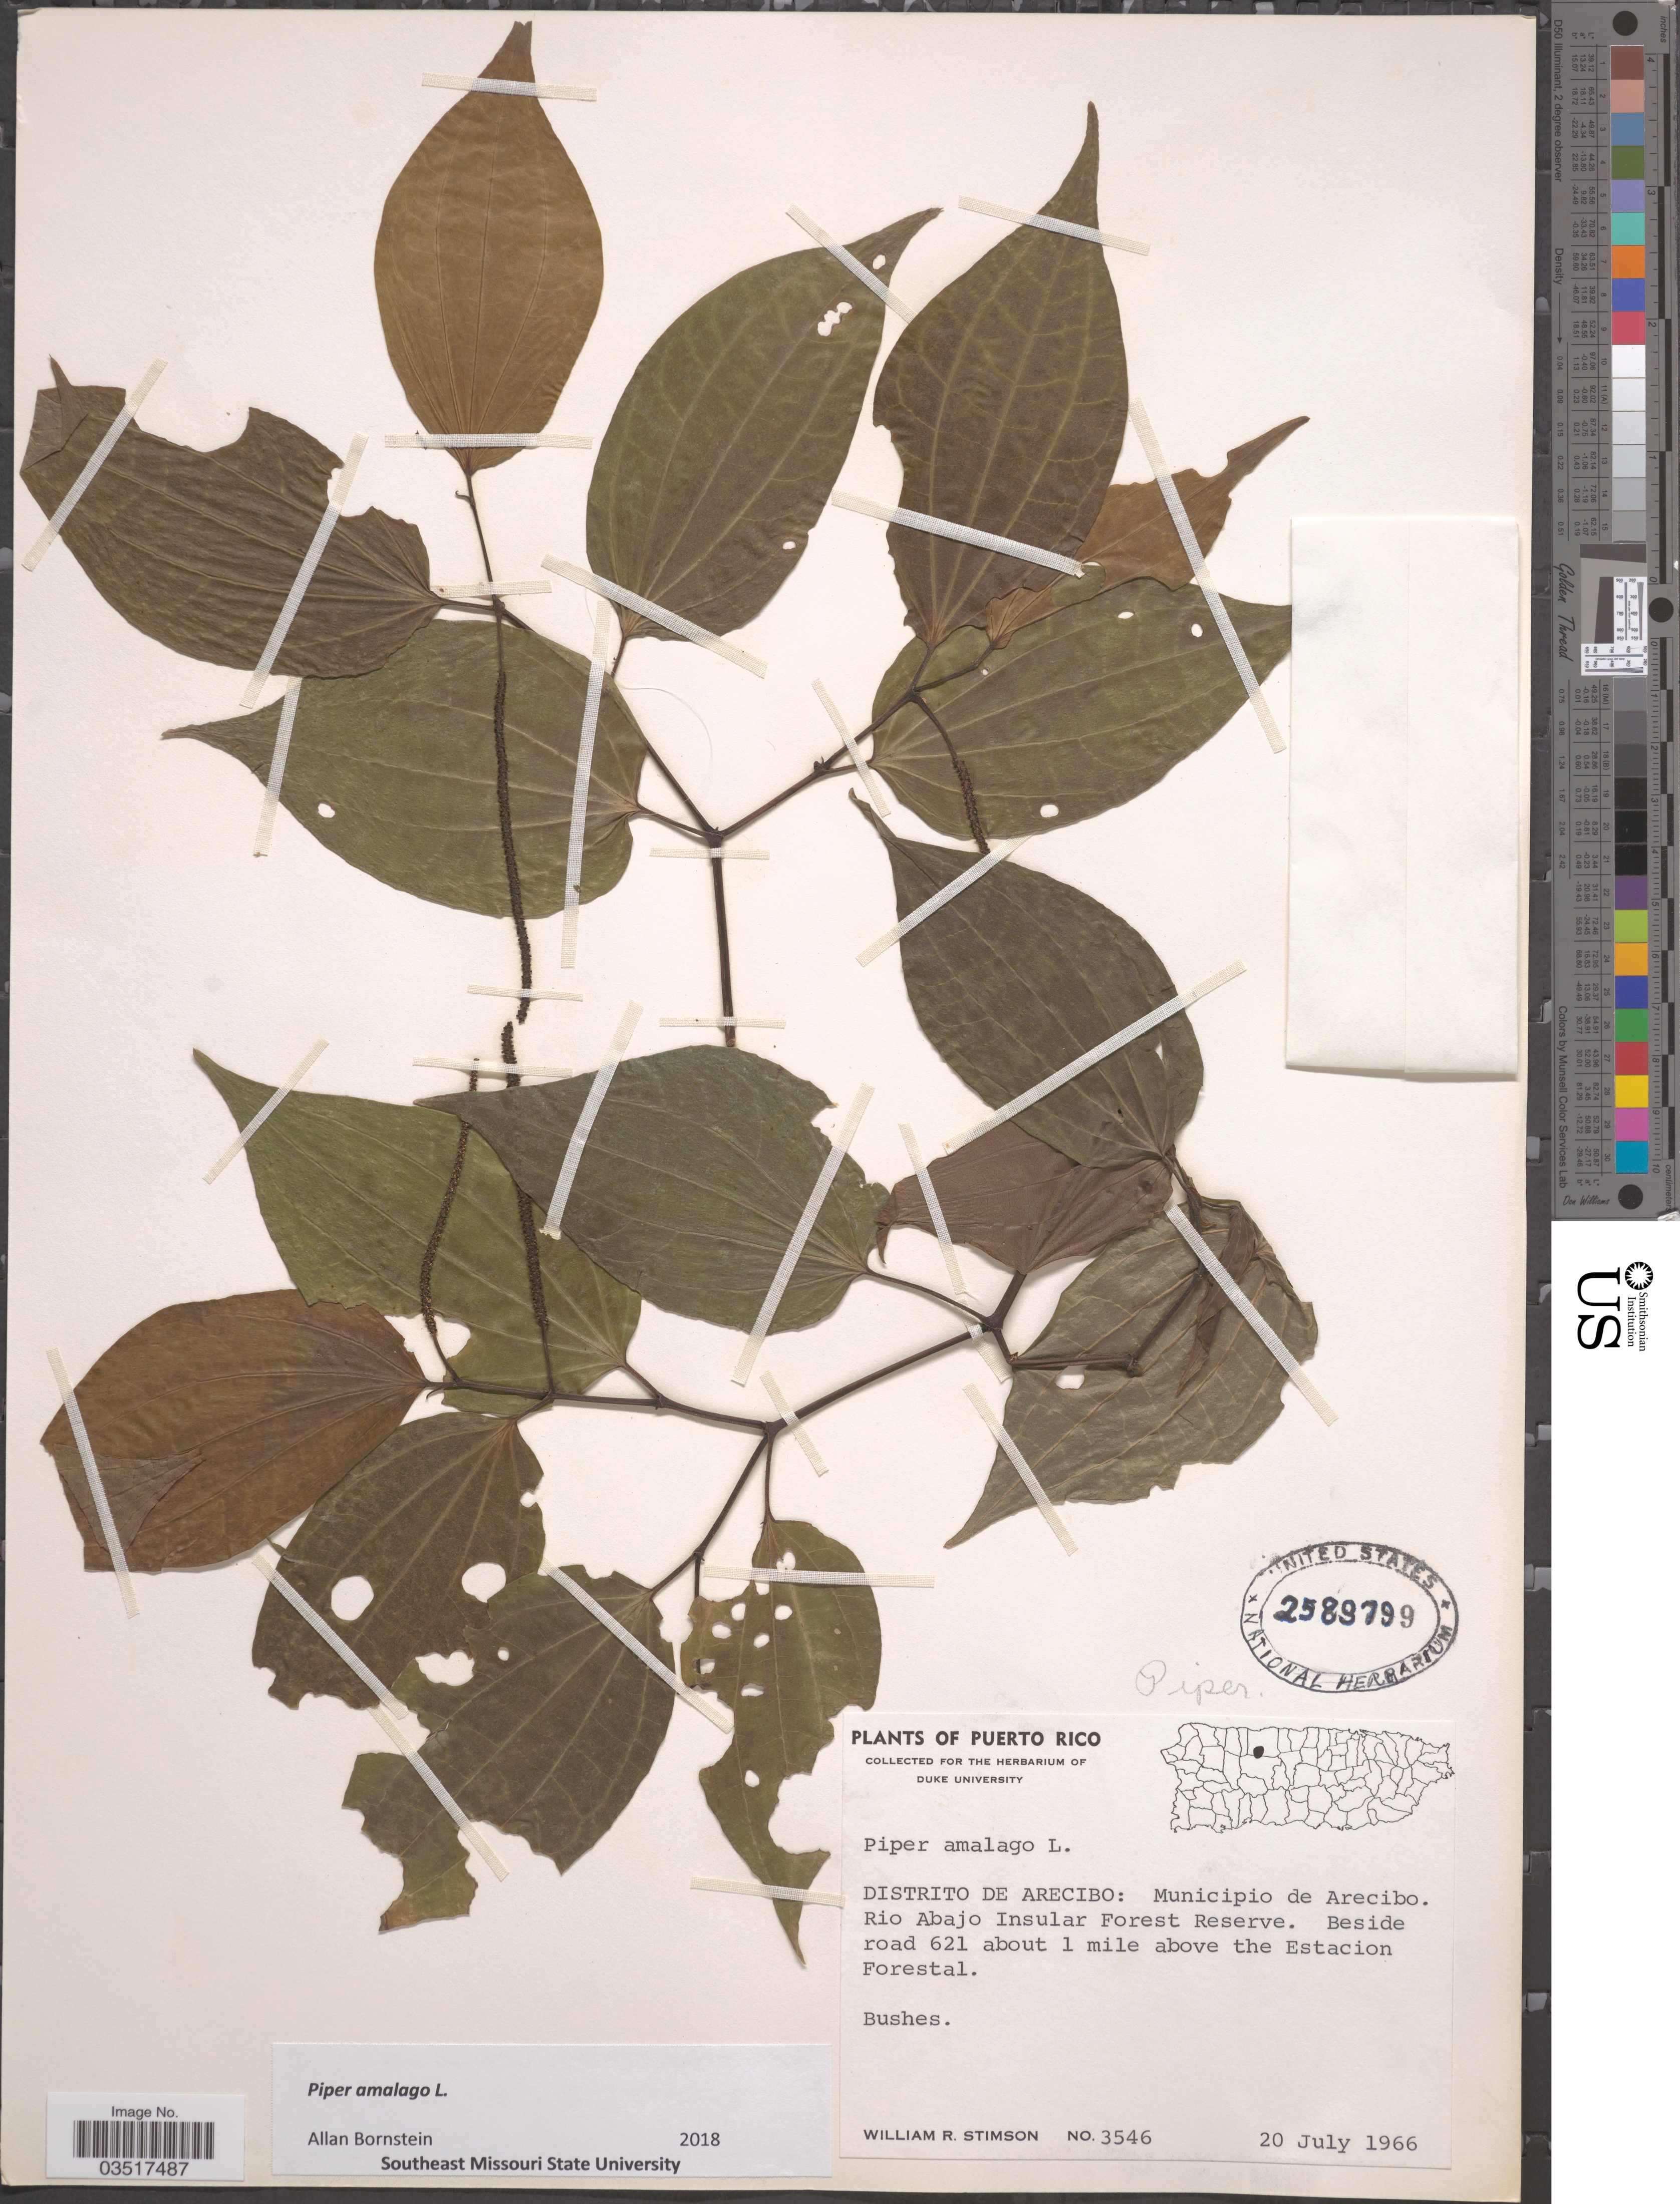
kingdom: Plantae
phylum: Tracheophyta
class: Magnoliopsida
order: Piperales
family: Piperaceae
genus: Piper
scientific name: Piper amalago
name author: L.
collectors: W. R. Stimson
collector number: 3546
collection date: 1966-07-20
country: Puerto Rico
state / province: Arecibo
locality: Distrito de Arecibo: Municipio de Arecibo. Rio Abajo Insular Forest Reserve. Beside road 621 about 1 mile above the Estacion Forestal.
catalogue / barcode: US 2589799